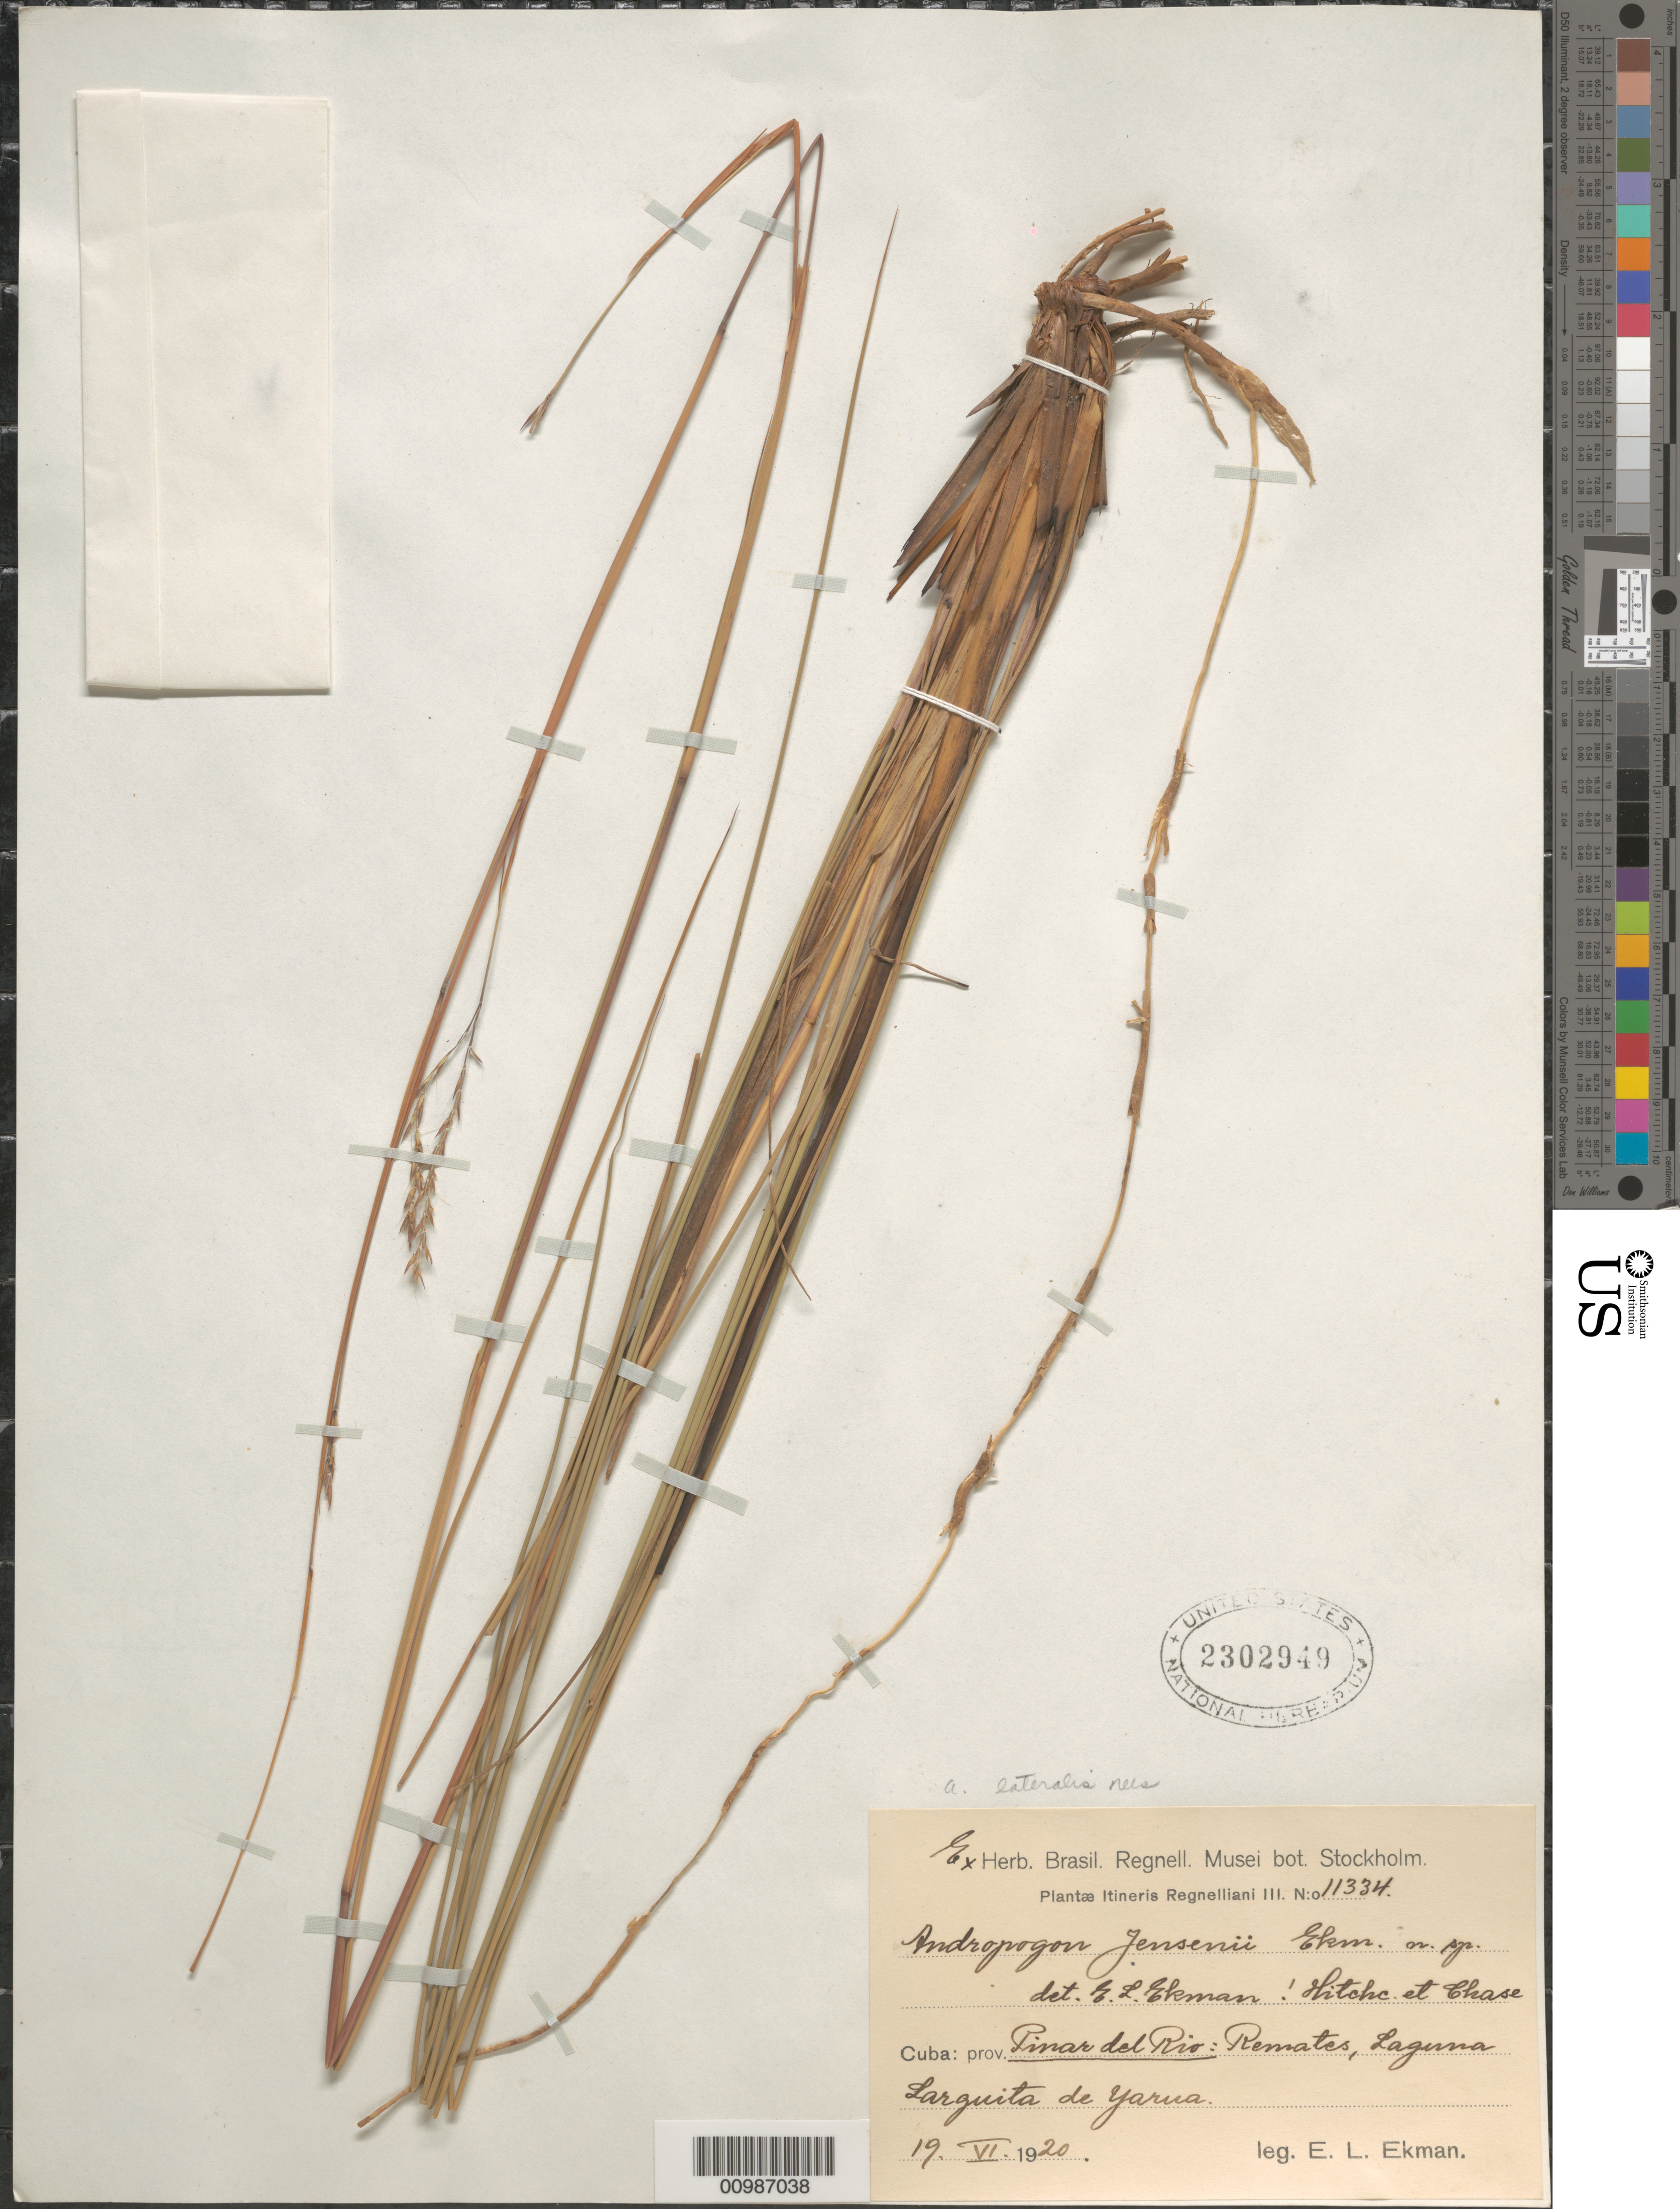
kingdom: Plantae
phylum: Tracheophyta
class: Liliopsida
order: Poales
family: Poaceae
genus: Andropogon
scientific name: Andropogon lateralis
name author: Nees in Mart.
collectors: E. L. Ekman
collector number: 11334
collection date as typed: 19 Jun 1920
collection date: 1920-06-19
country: Cuba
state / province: Pinar del Rio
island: Cuba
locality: City: Remates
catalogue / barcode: US 2302949